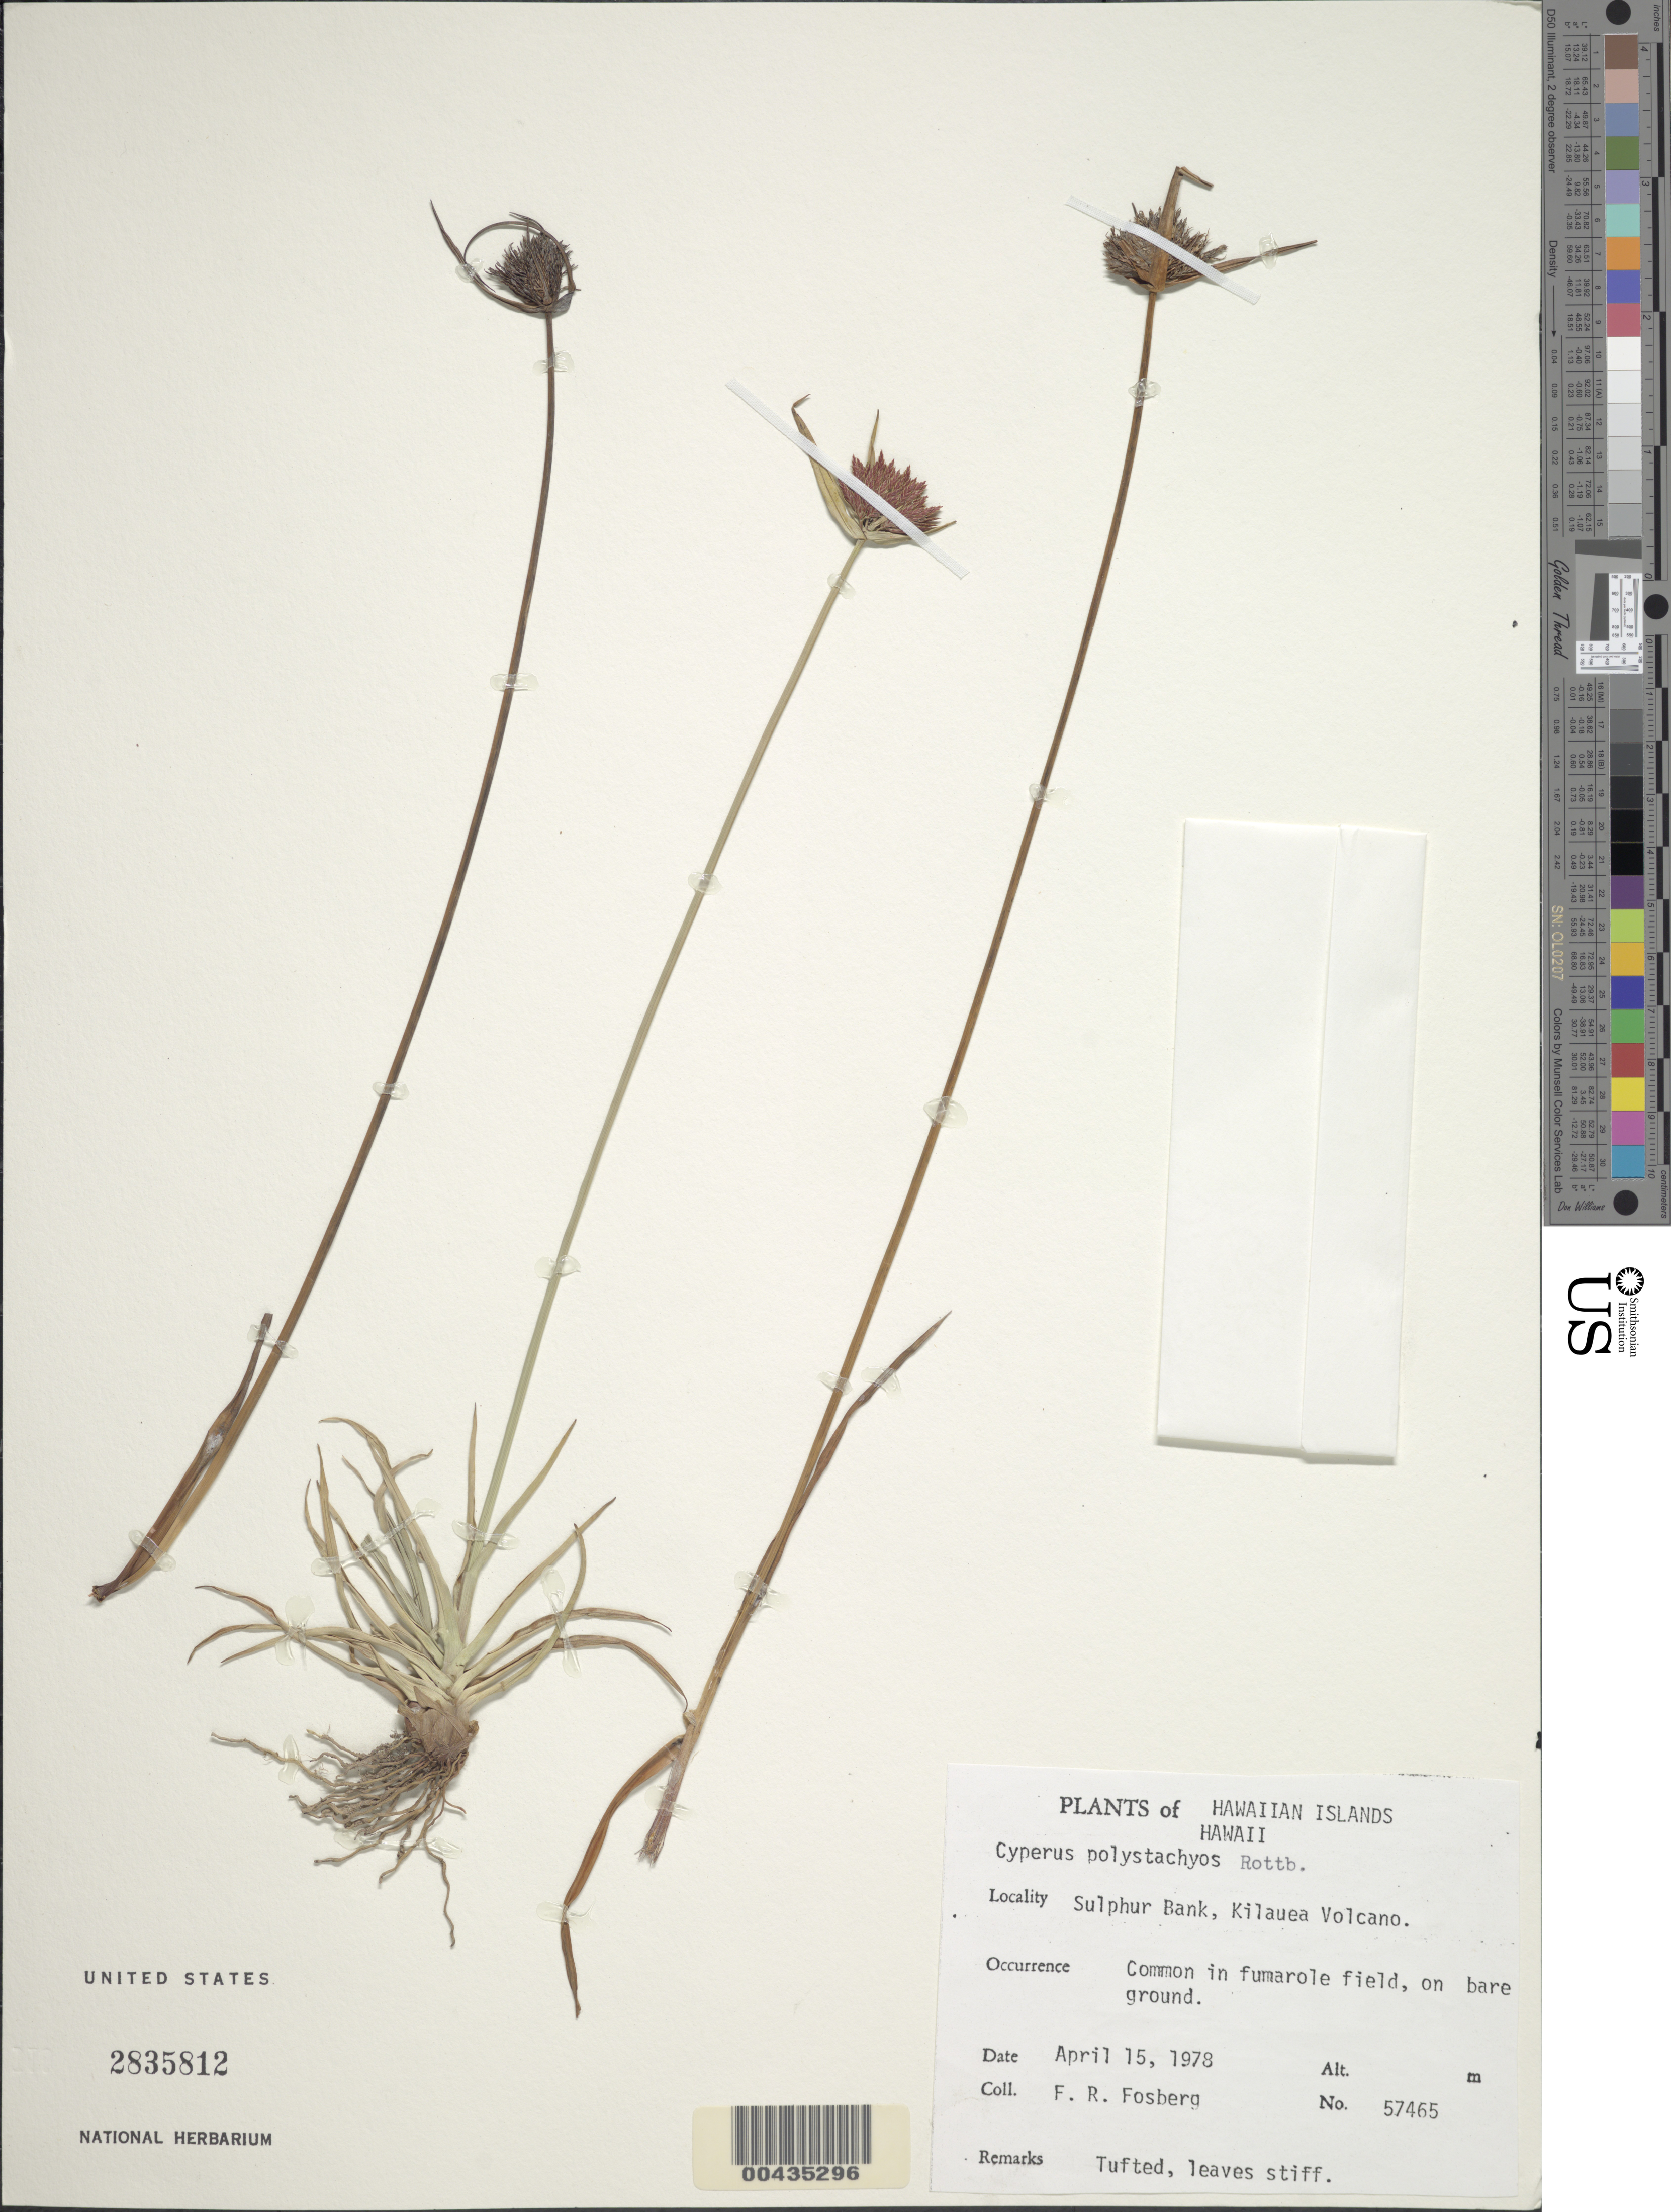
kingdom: Plantae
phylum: Tracheophyta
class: Liliopsida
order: Poales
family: Cyperaceae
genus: Cyperus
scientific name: Cyperus polystachyos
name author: Rottb.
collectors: F. R. Fosberg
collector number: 57465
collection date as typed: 15 Apr 1978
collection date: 1978-04-15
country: United States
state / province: Hawaii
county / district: Hawaii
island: Hawaii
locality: Sulphur Bank, Kilauea Volcano, Hawaii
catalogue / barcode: US 2835812